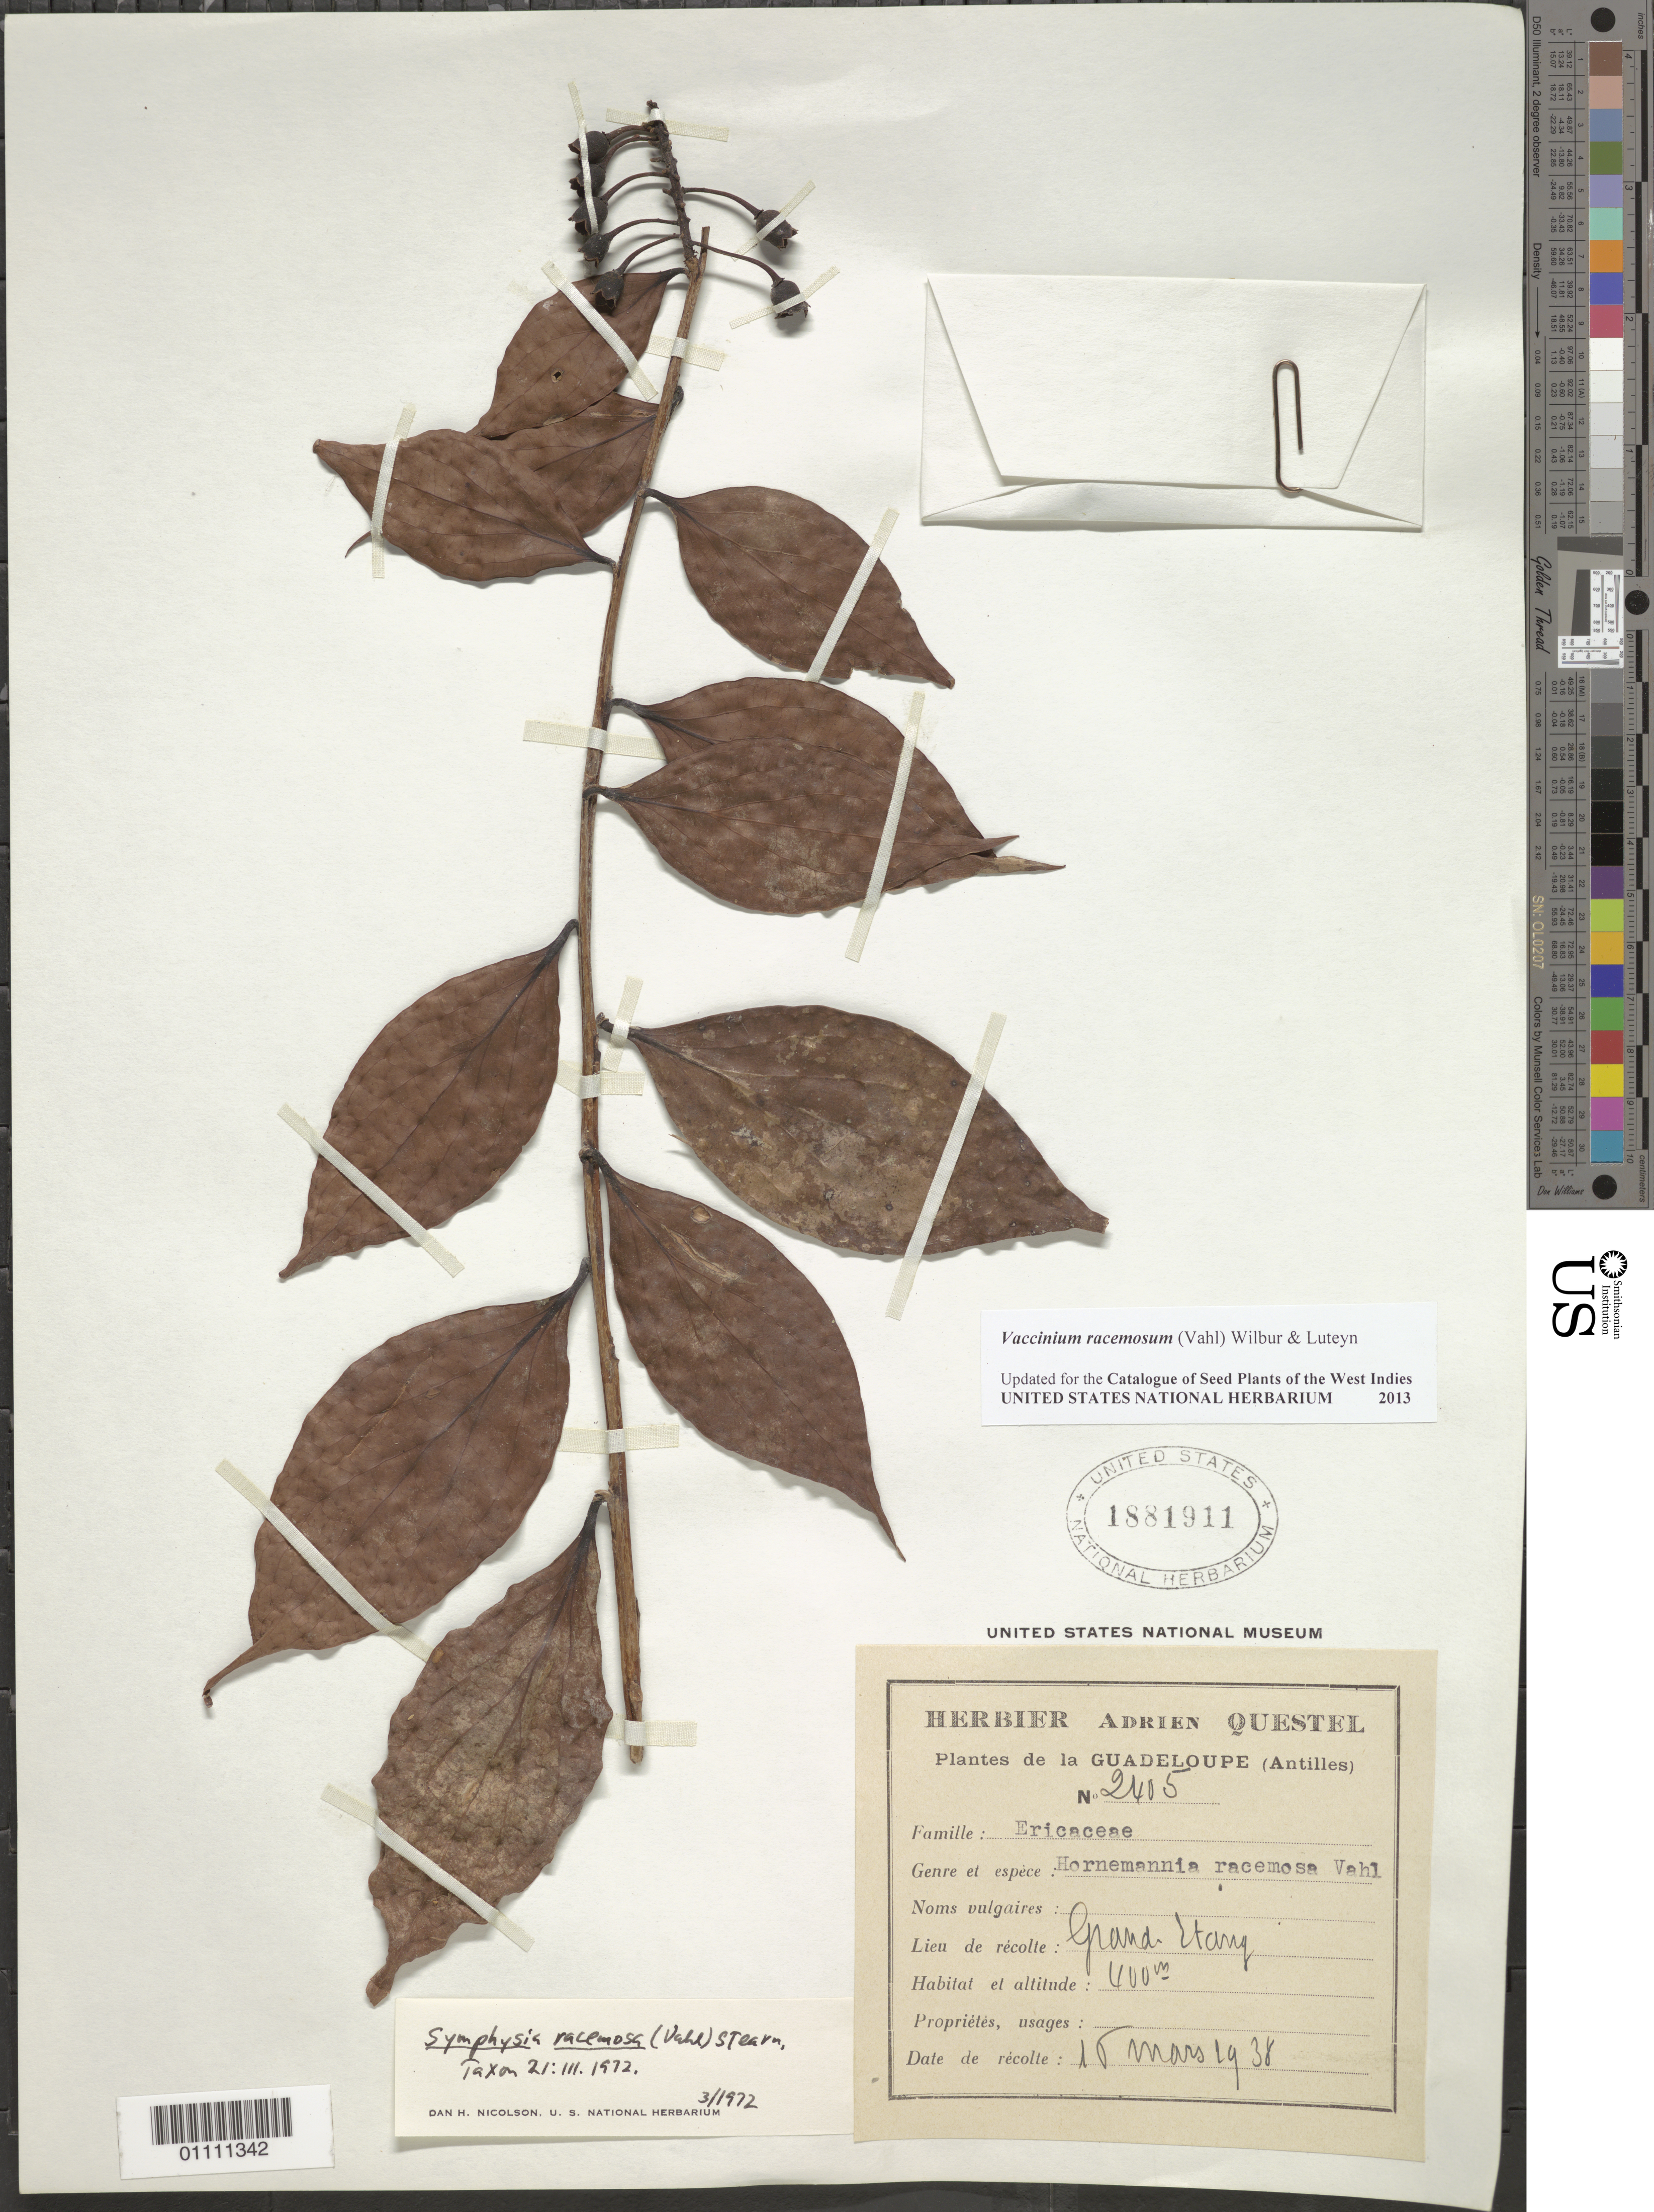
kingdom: Plantae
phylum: Tracheophyta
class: Magnoliopsida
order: Ericales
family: Ericaceae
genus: Vaccinium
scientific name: Vaccinium racemosum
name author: (Vahl) Wilbur & Luteyn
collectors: A. Questel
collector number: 2405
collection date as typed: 16 Mar 1938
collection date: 1938-03-16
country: Guadeloupe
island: Basse Terre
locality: Grand Etang.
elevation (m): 400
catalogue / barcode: US 1881911